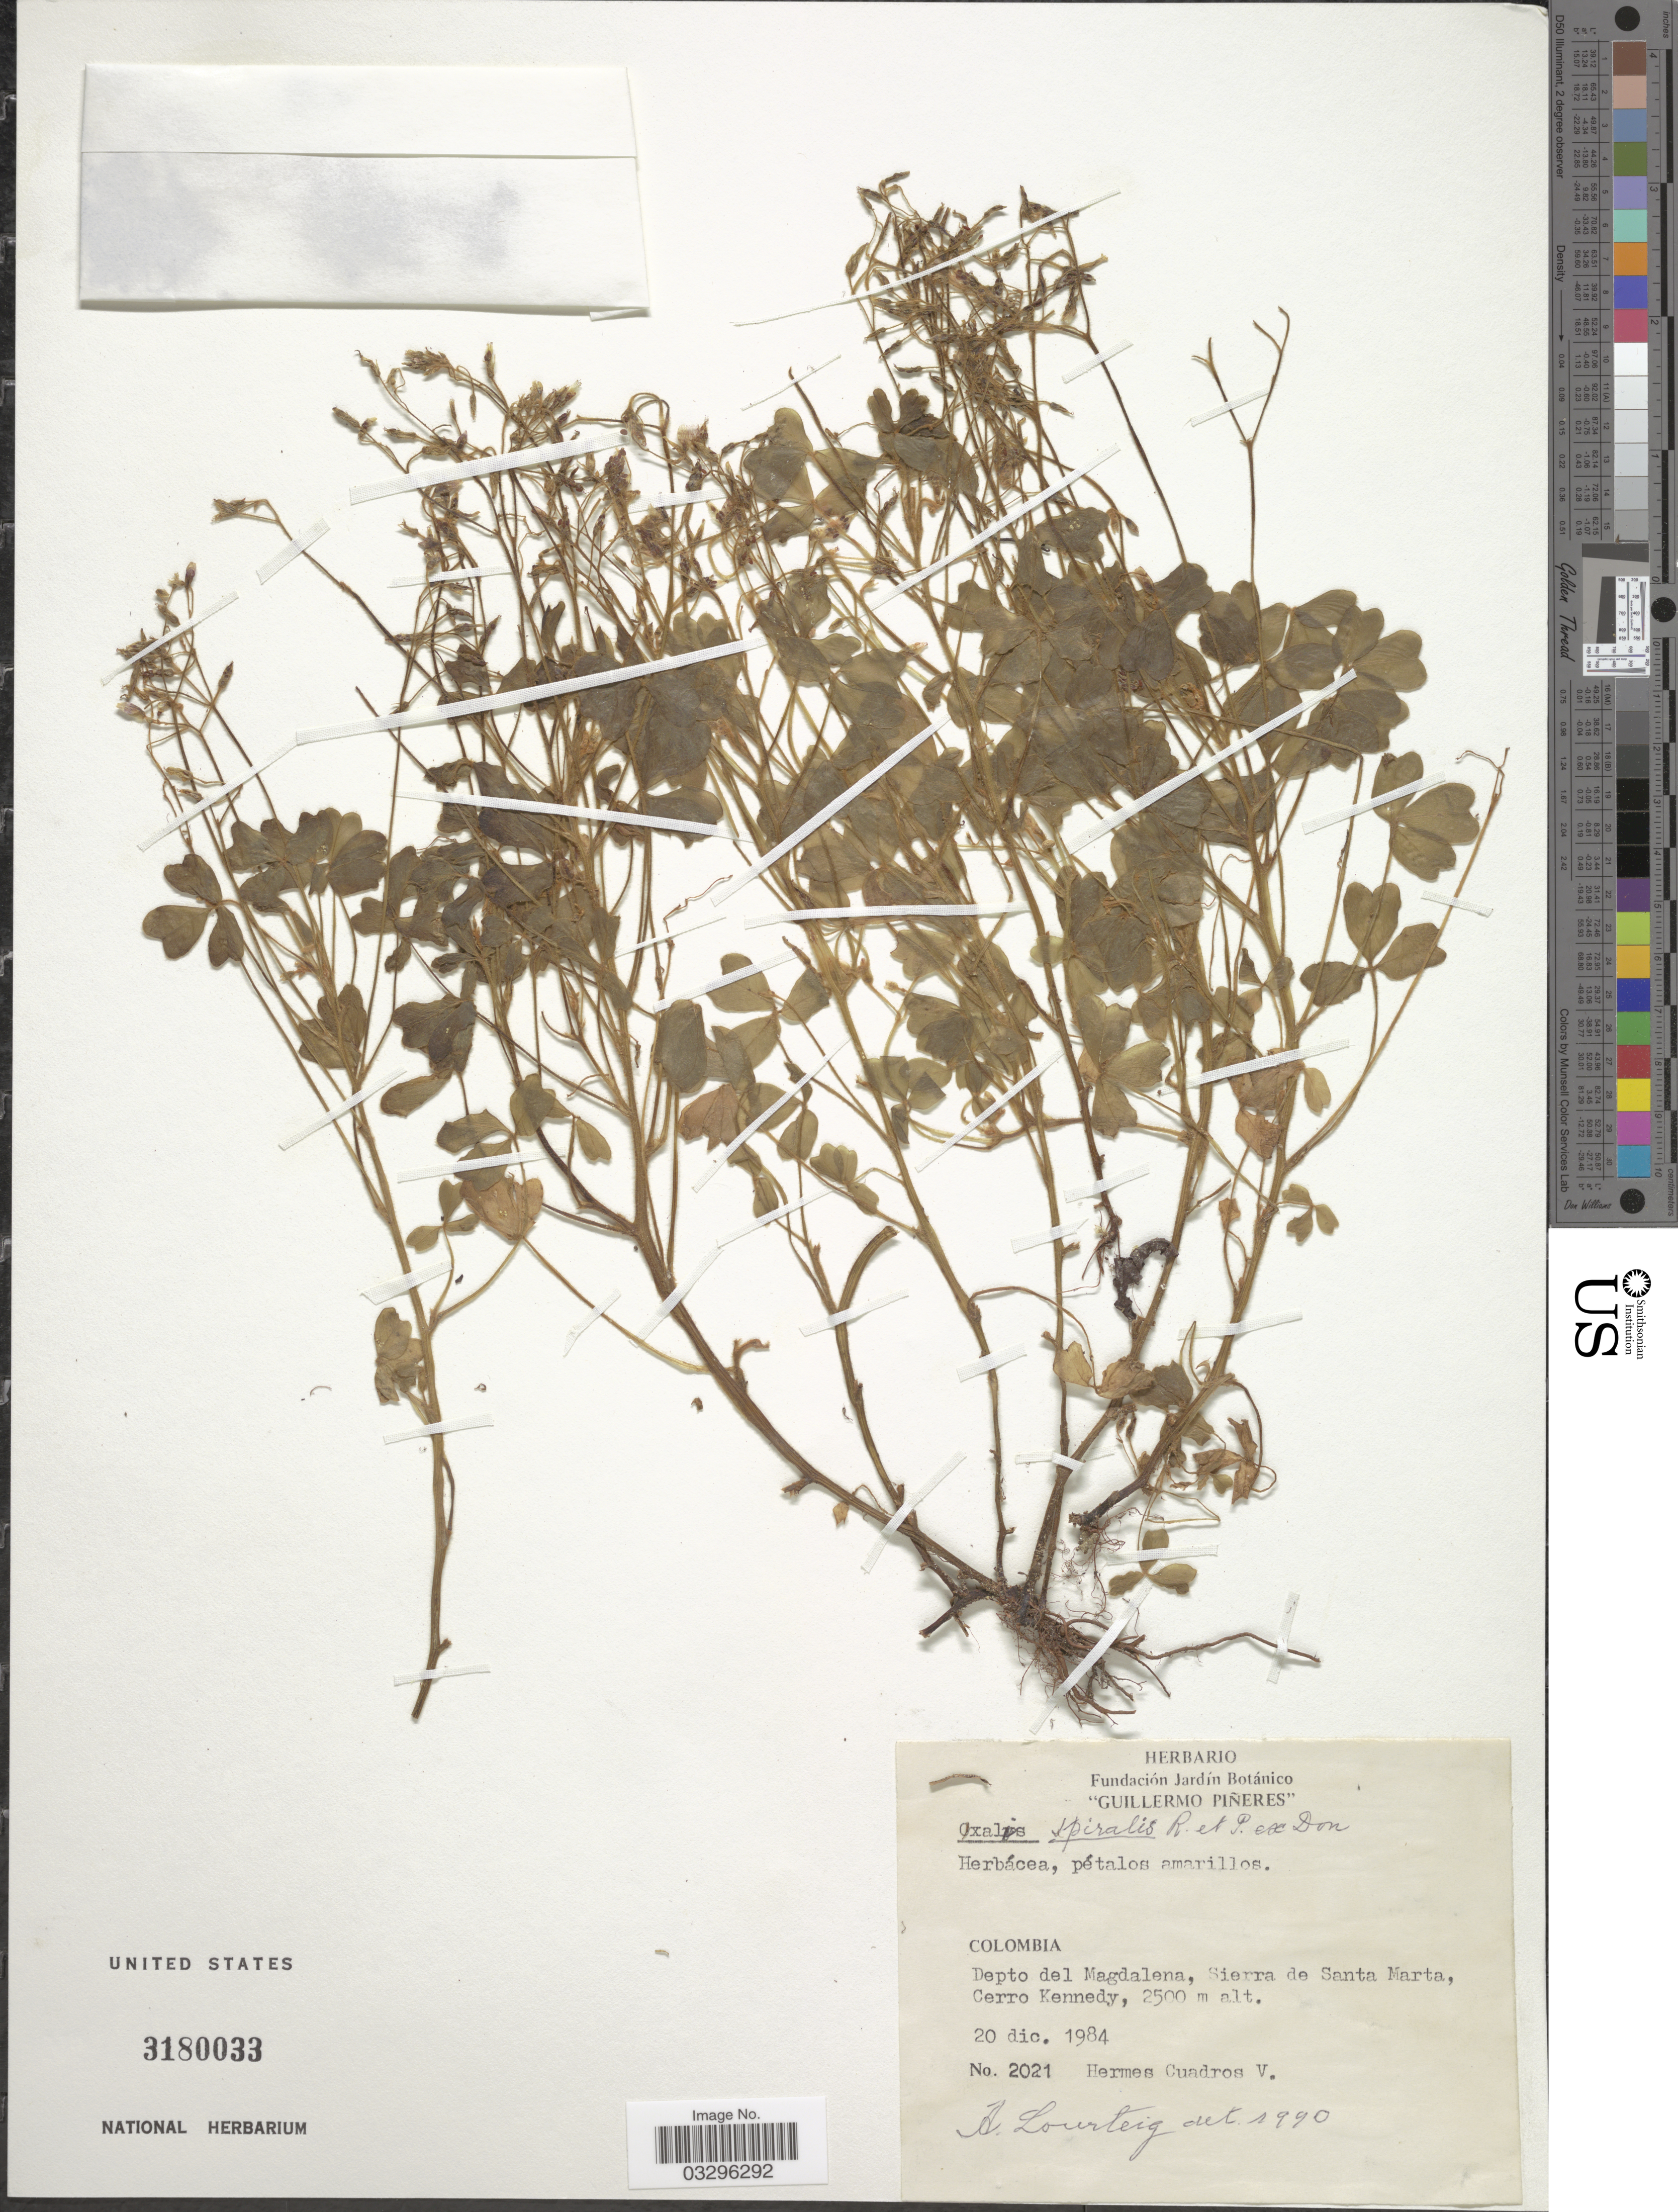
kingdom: Plantae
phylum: Tracheophyta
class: Magnoliopsida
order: Oxalidales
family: Oxalidaceae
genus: Oxalis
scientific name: Oxalis spiralis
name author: Ruiz & Pav. ex G. Don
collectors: H. Cuadros V.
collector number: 2021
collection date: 1984-12-20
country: Colombia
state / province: Magdalena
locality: Depto del Magdalena, Sierra de Santa Marta, Cerro Kennedy.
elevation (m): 2500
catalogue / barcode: US 3180033